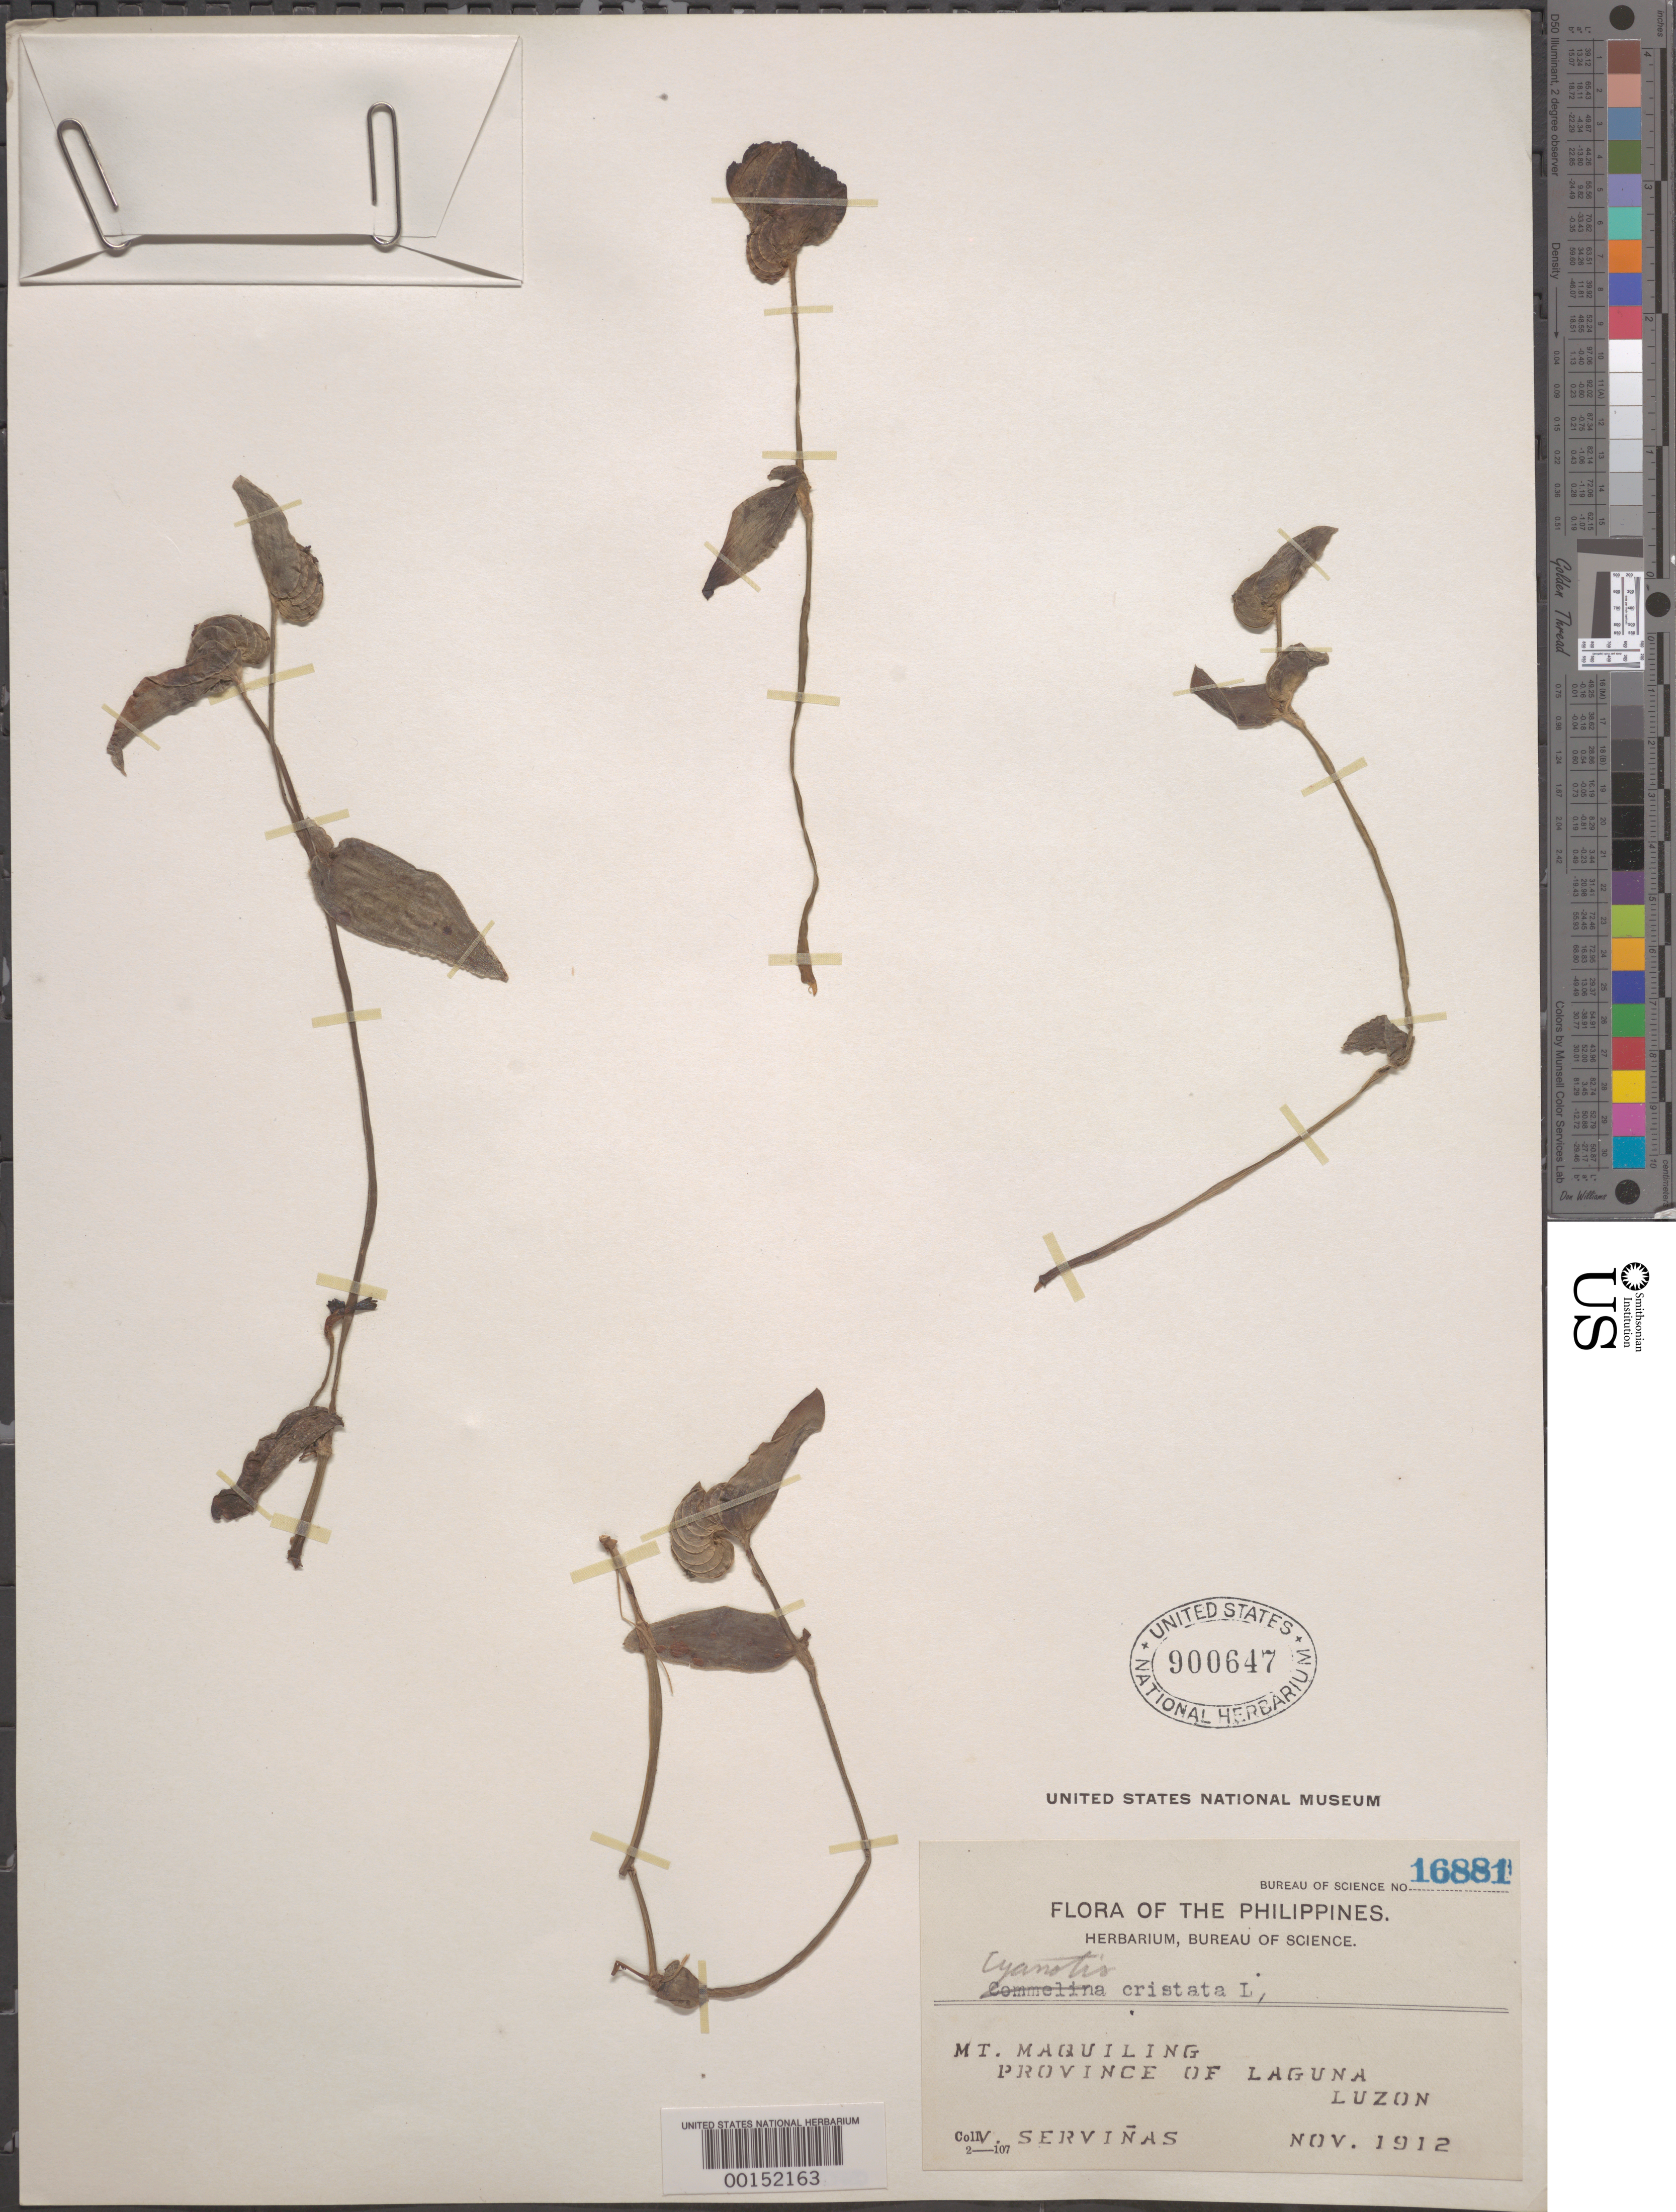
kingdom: Plantae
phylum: Tracheophyta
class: Liliopsida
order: Commelinales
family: Commelinaceae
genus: Cyanotis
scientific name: Cyanotis cristata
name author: (L.) D. Don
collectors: V. Servinas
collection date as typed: Nov 1912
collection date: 1912-11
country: Philippines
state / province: Calabarzon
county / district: Laguna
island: Luzon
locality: Mt. Maquiling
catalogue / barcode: US 900647